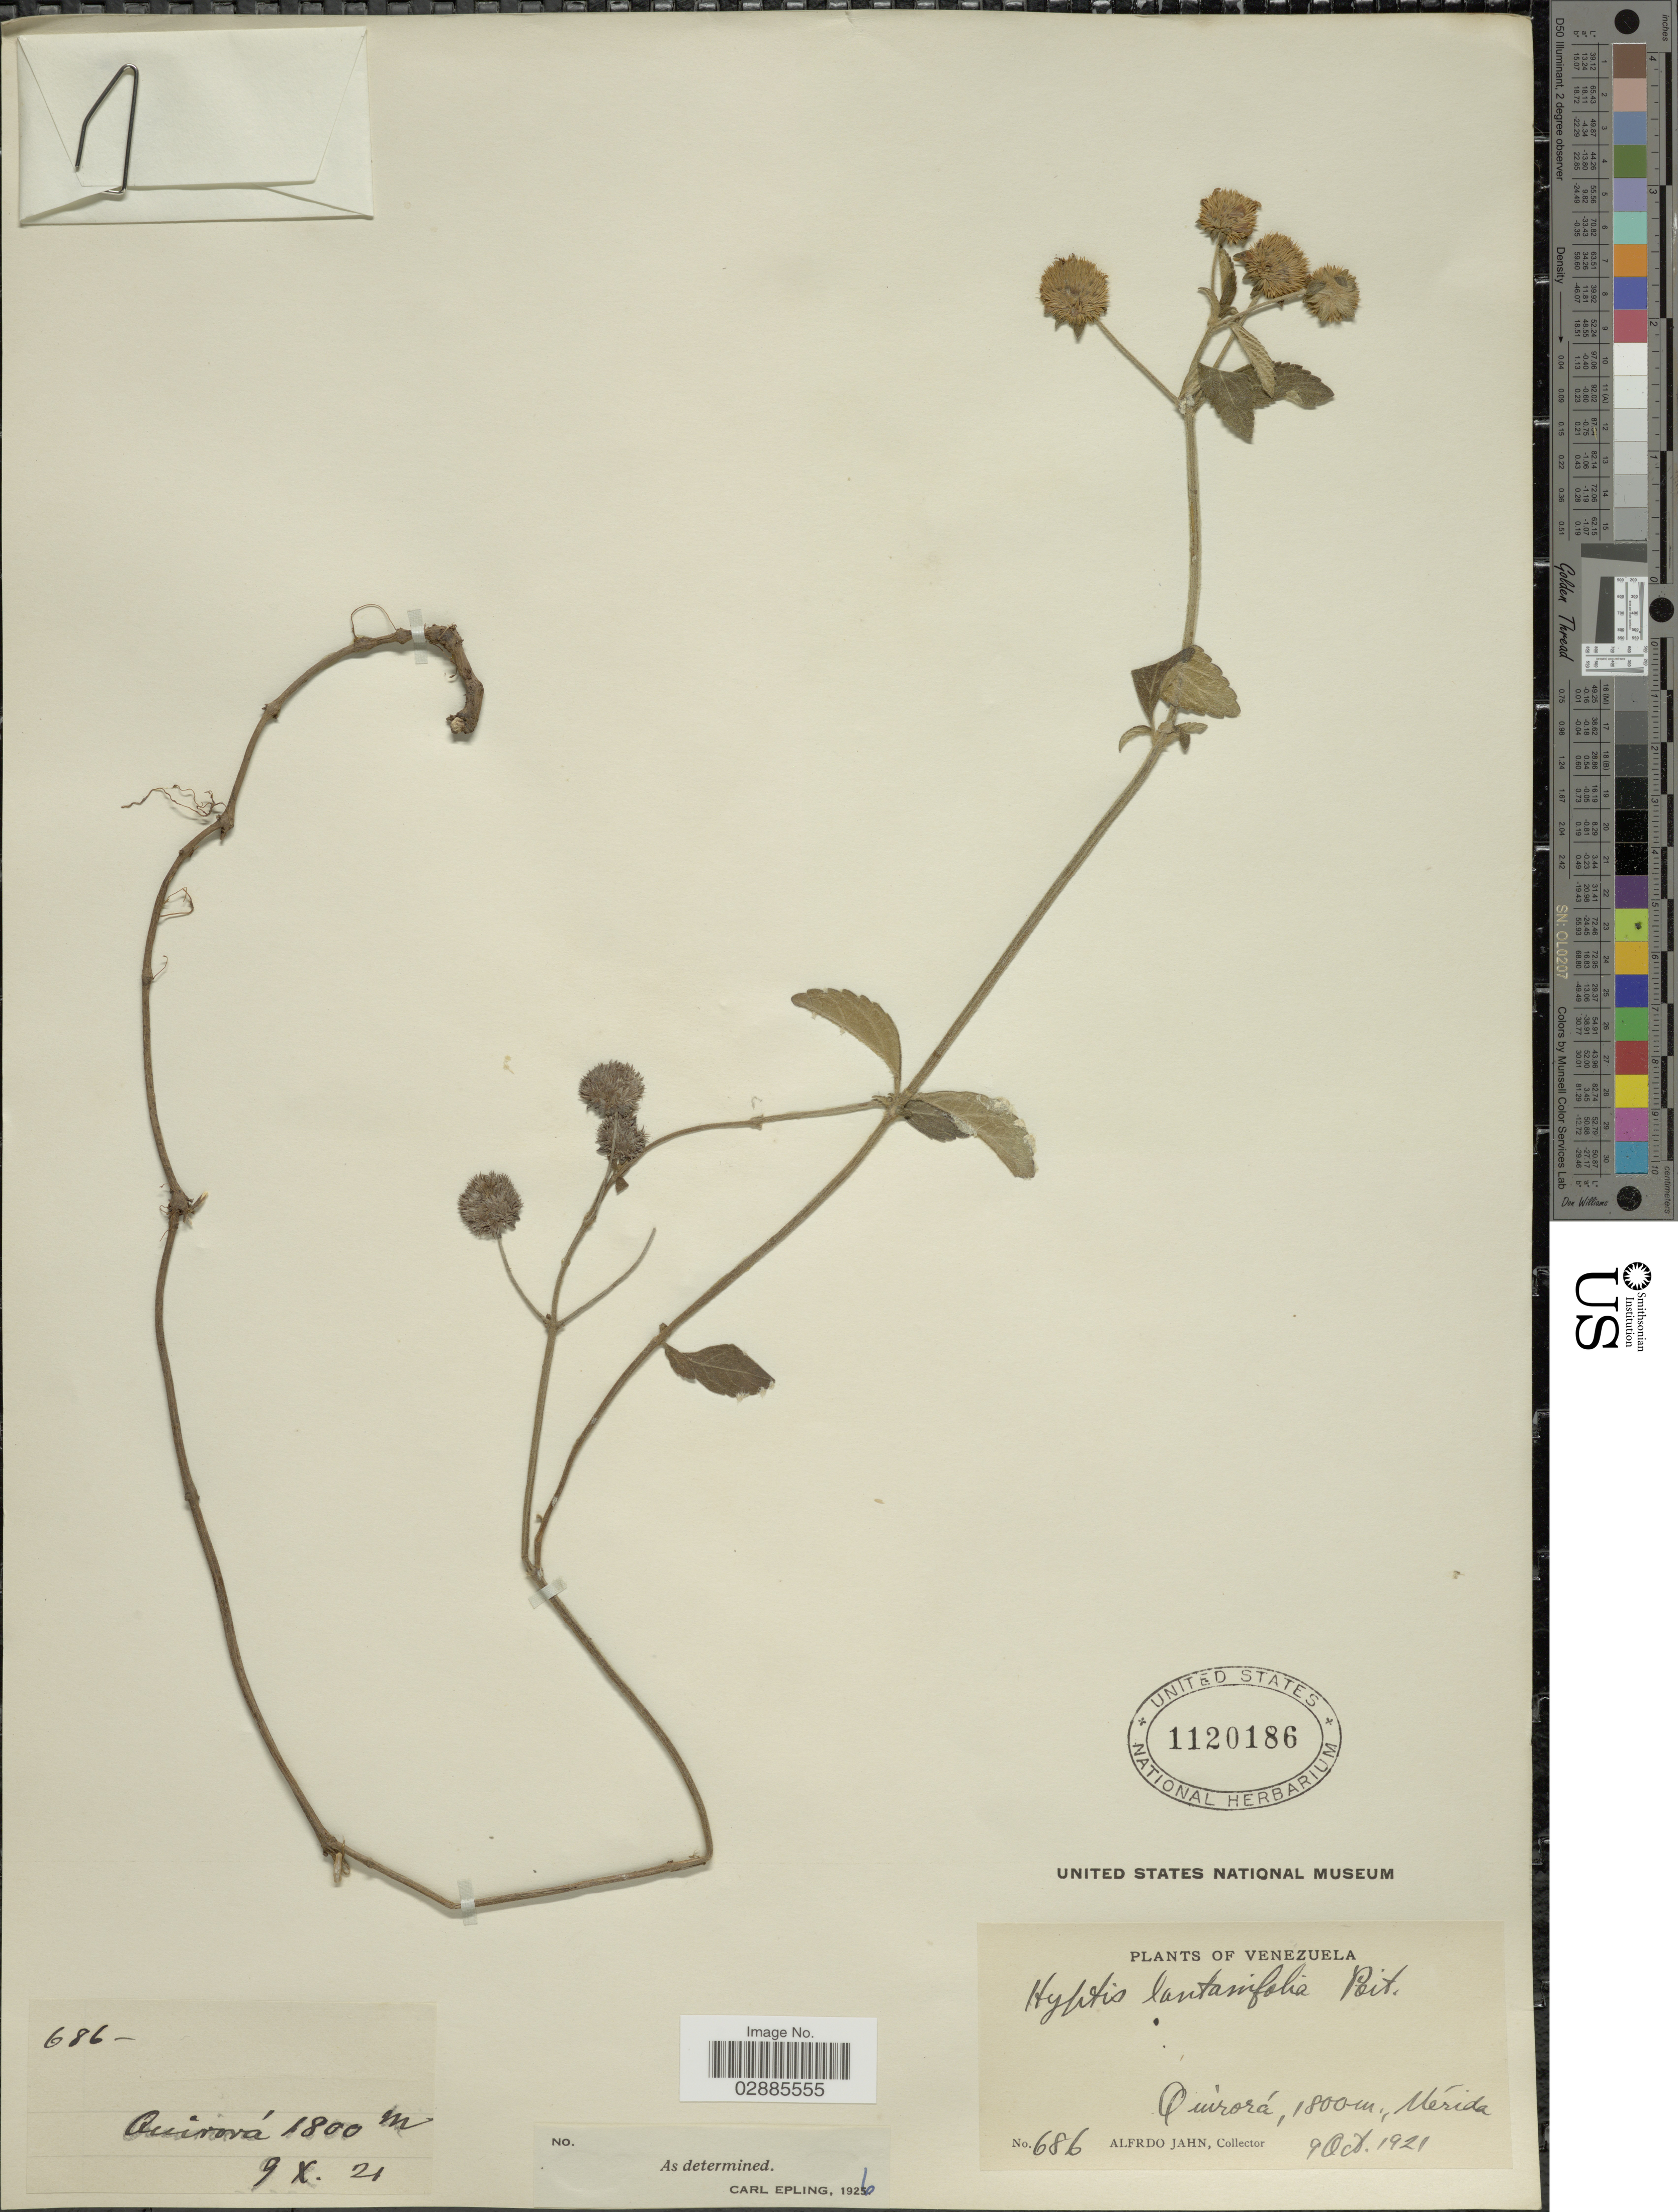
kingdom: Plantae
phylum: Tracheophyta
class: Magnoliopsida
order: Lamiales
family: Lamiaceae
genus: Hyptis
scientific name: Hyptis lantanifolia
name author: Poit.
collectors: A. Jahn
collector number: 686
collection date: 1921-10-09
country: Venezuela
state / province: Mérida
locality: Quirorá.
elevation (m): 1800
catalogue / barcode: US 1120186